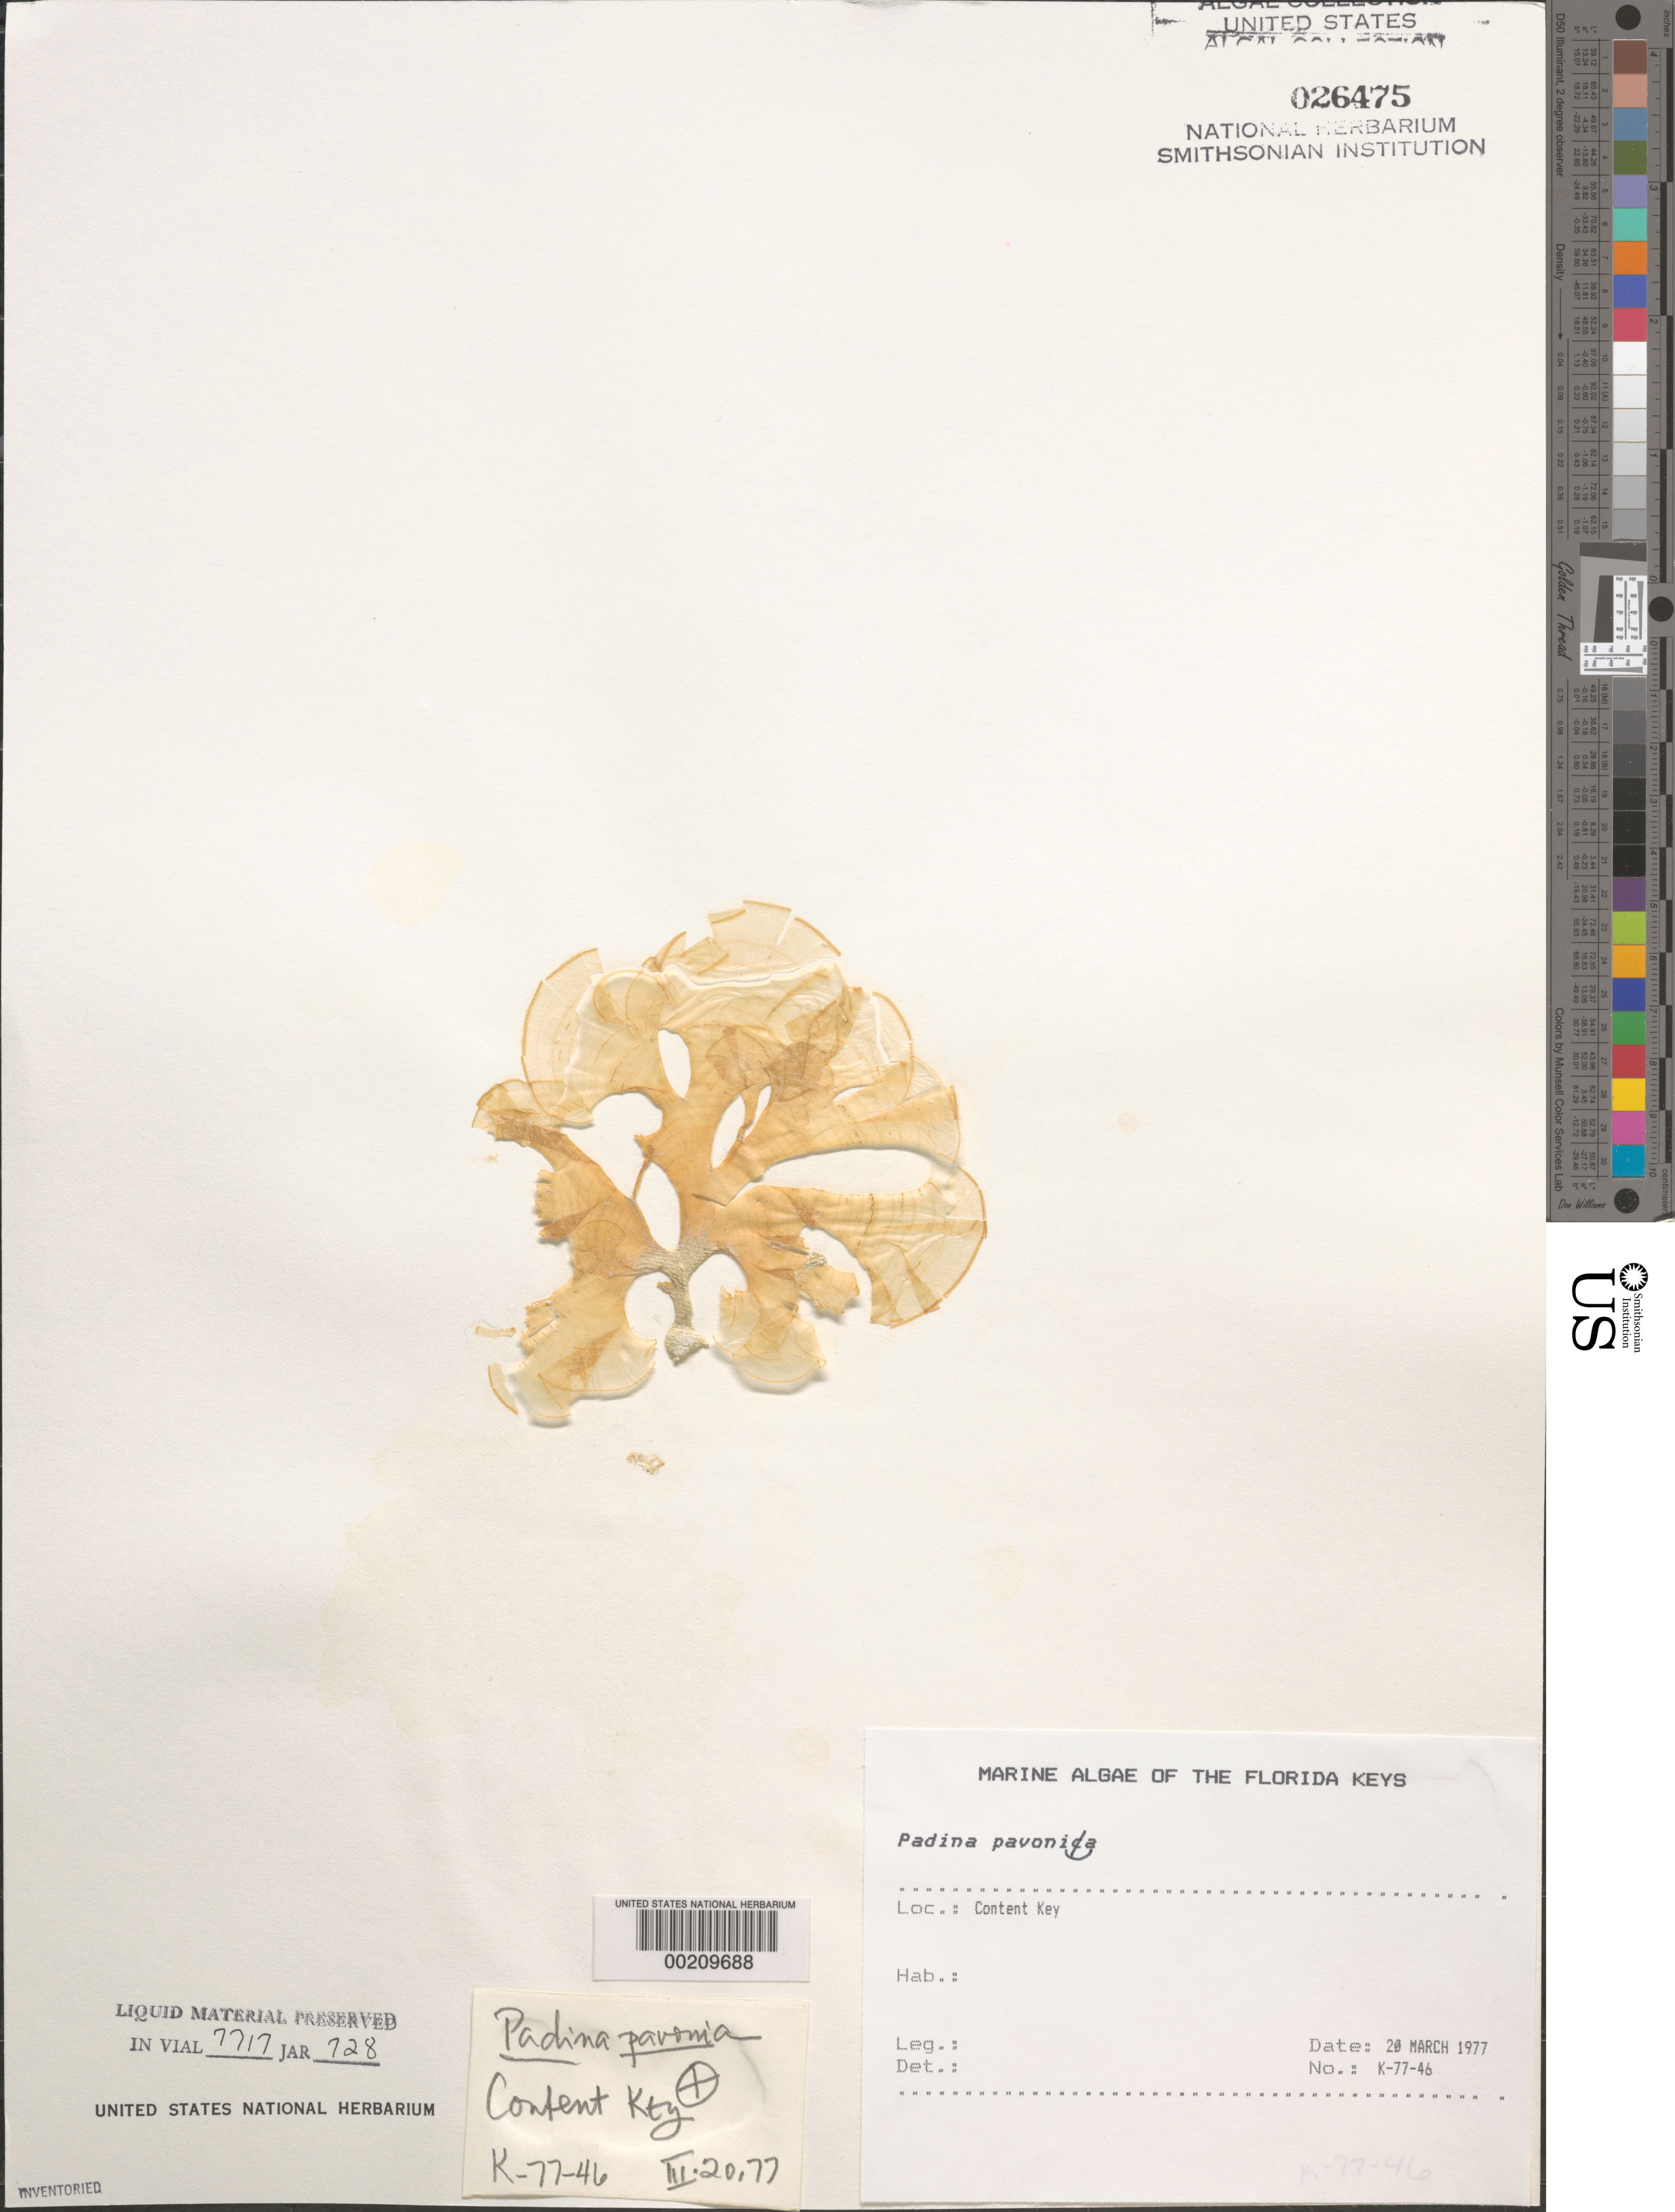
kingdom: Chromista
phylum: Ochrophyta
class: Phaeophyceae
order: Dictyotales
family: Dictyotaceae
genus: Padina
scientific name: Padina pavonica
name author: (L.) Thivy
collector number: K-77-46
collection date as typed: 20 Mar 1977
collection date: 1977-03-20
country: United States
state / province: Florida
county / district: Monroe County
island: Content Keys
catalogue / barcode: US 26475